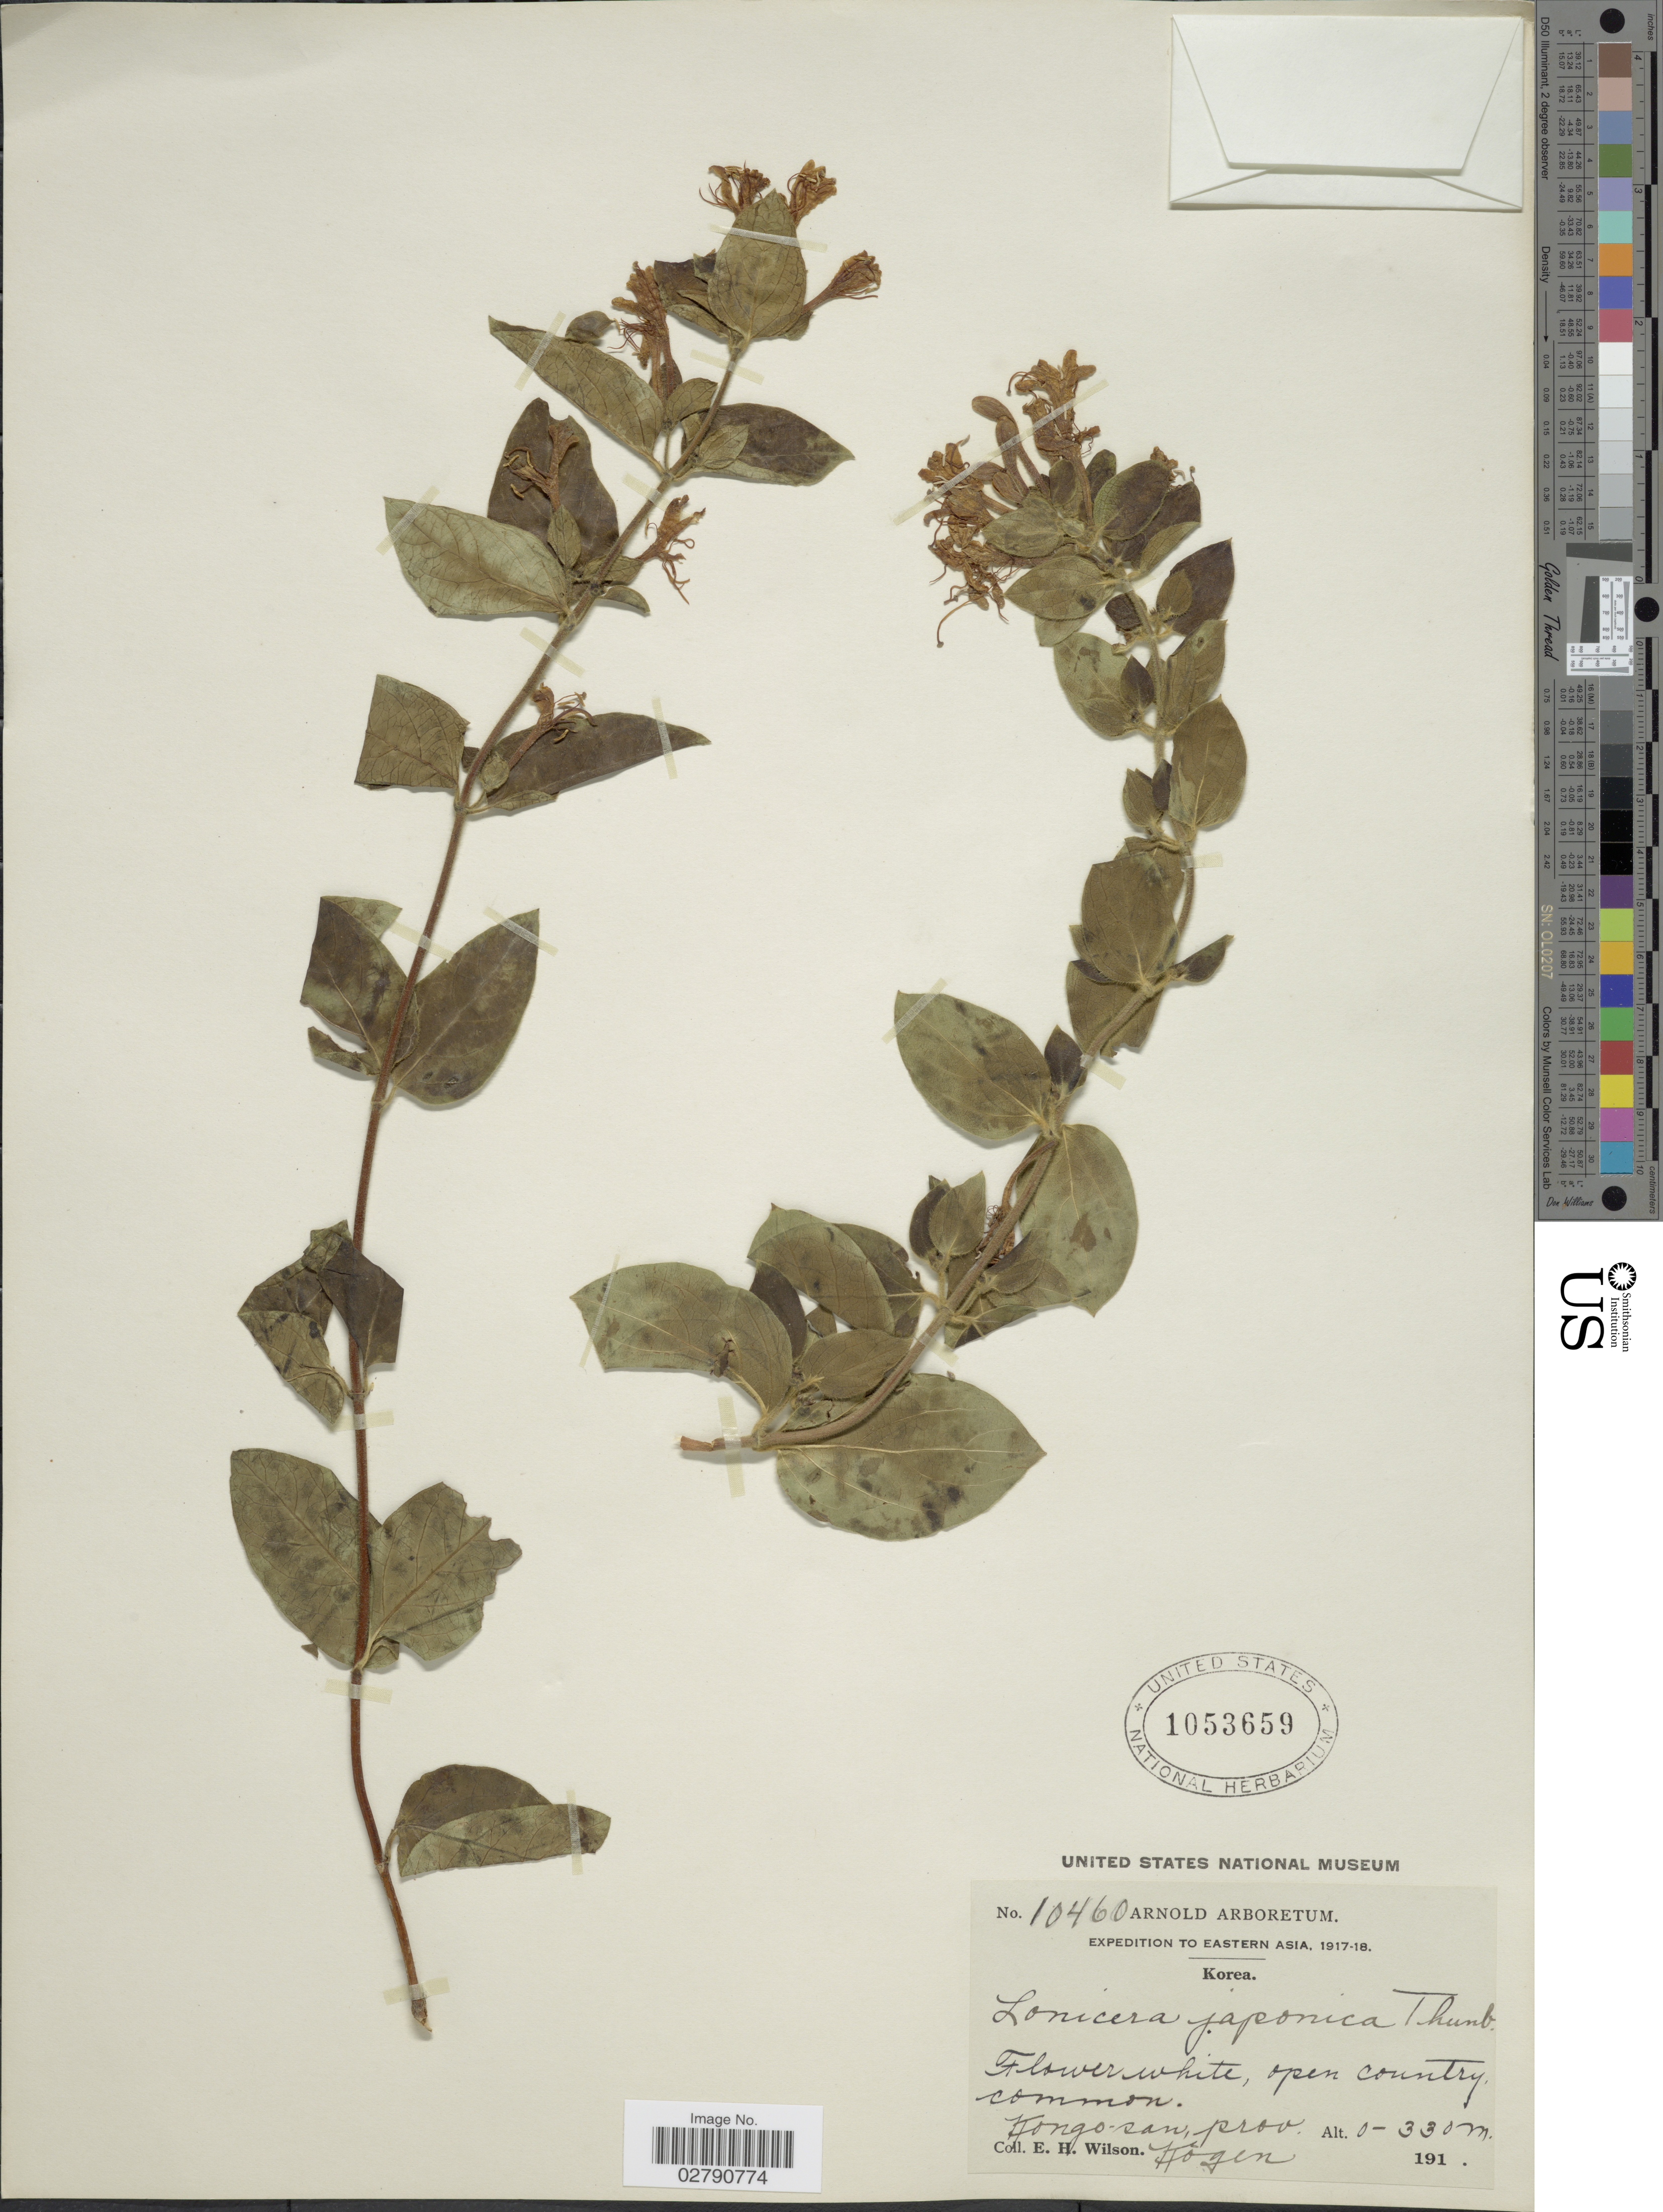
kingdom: Plantae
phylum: Tracheophyta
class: Magnoliopsida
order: Dipsacales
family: Caprifoliaceae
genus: Lonicera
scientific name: Lonicera japonica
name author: Thunb.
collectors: E. Wilson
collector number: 10460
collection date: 1917/1918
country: North Korea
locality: Eastern Asia. Kongo-san, prov. Kogen.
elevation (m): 0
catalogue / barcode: US 1053659